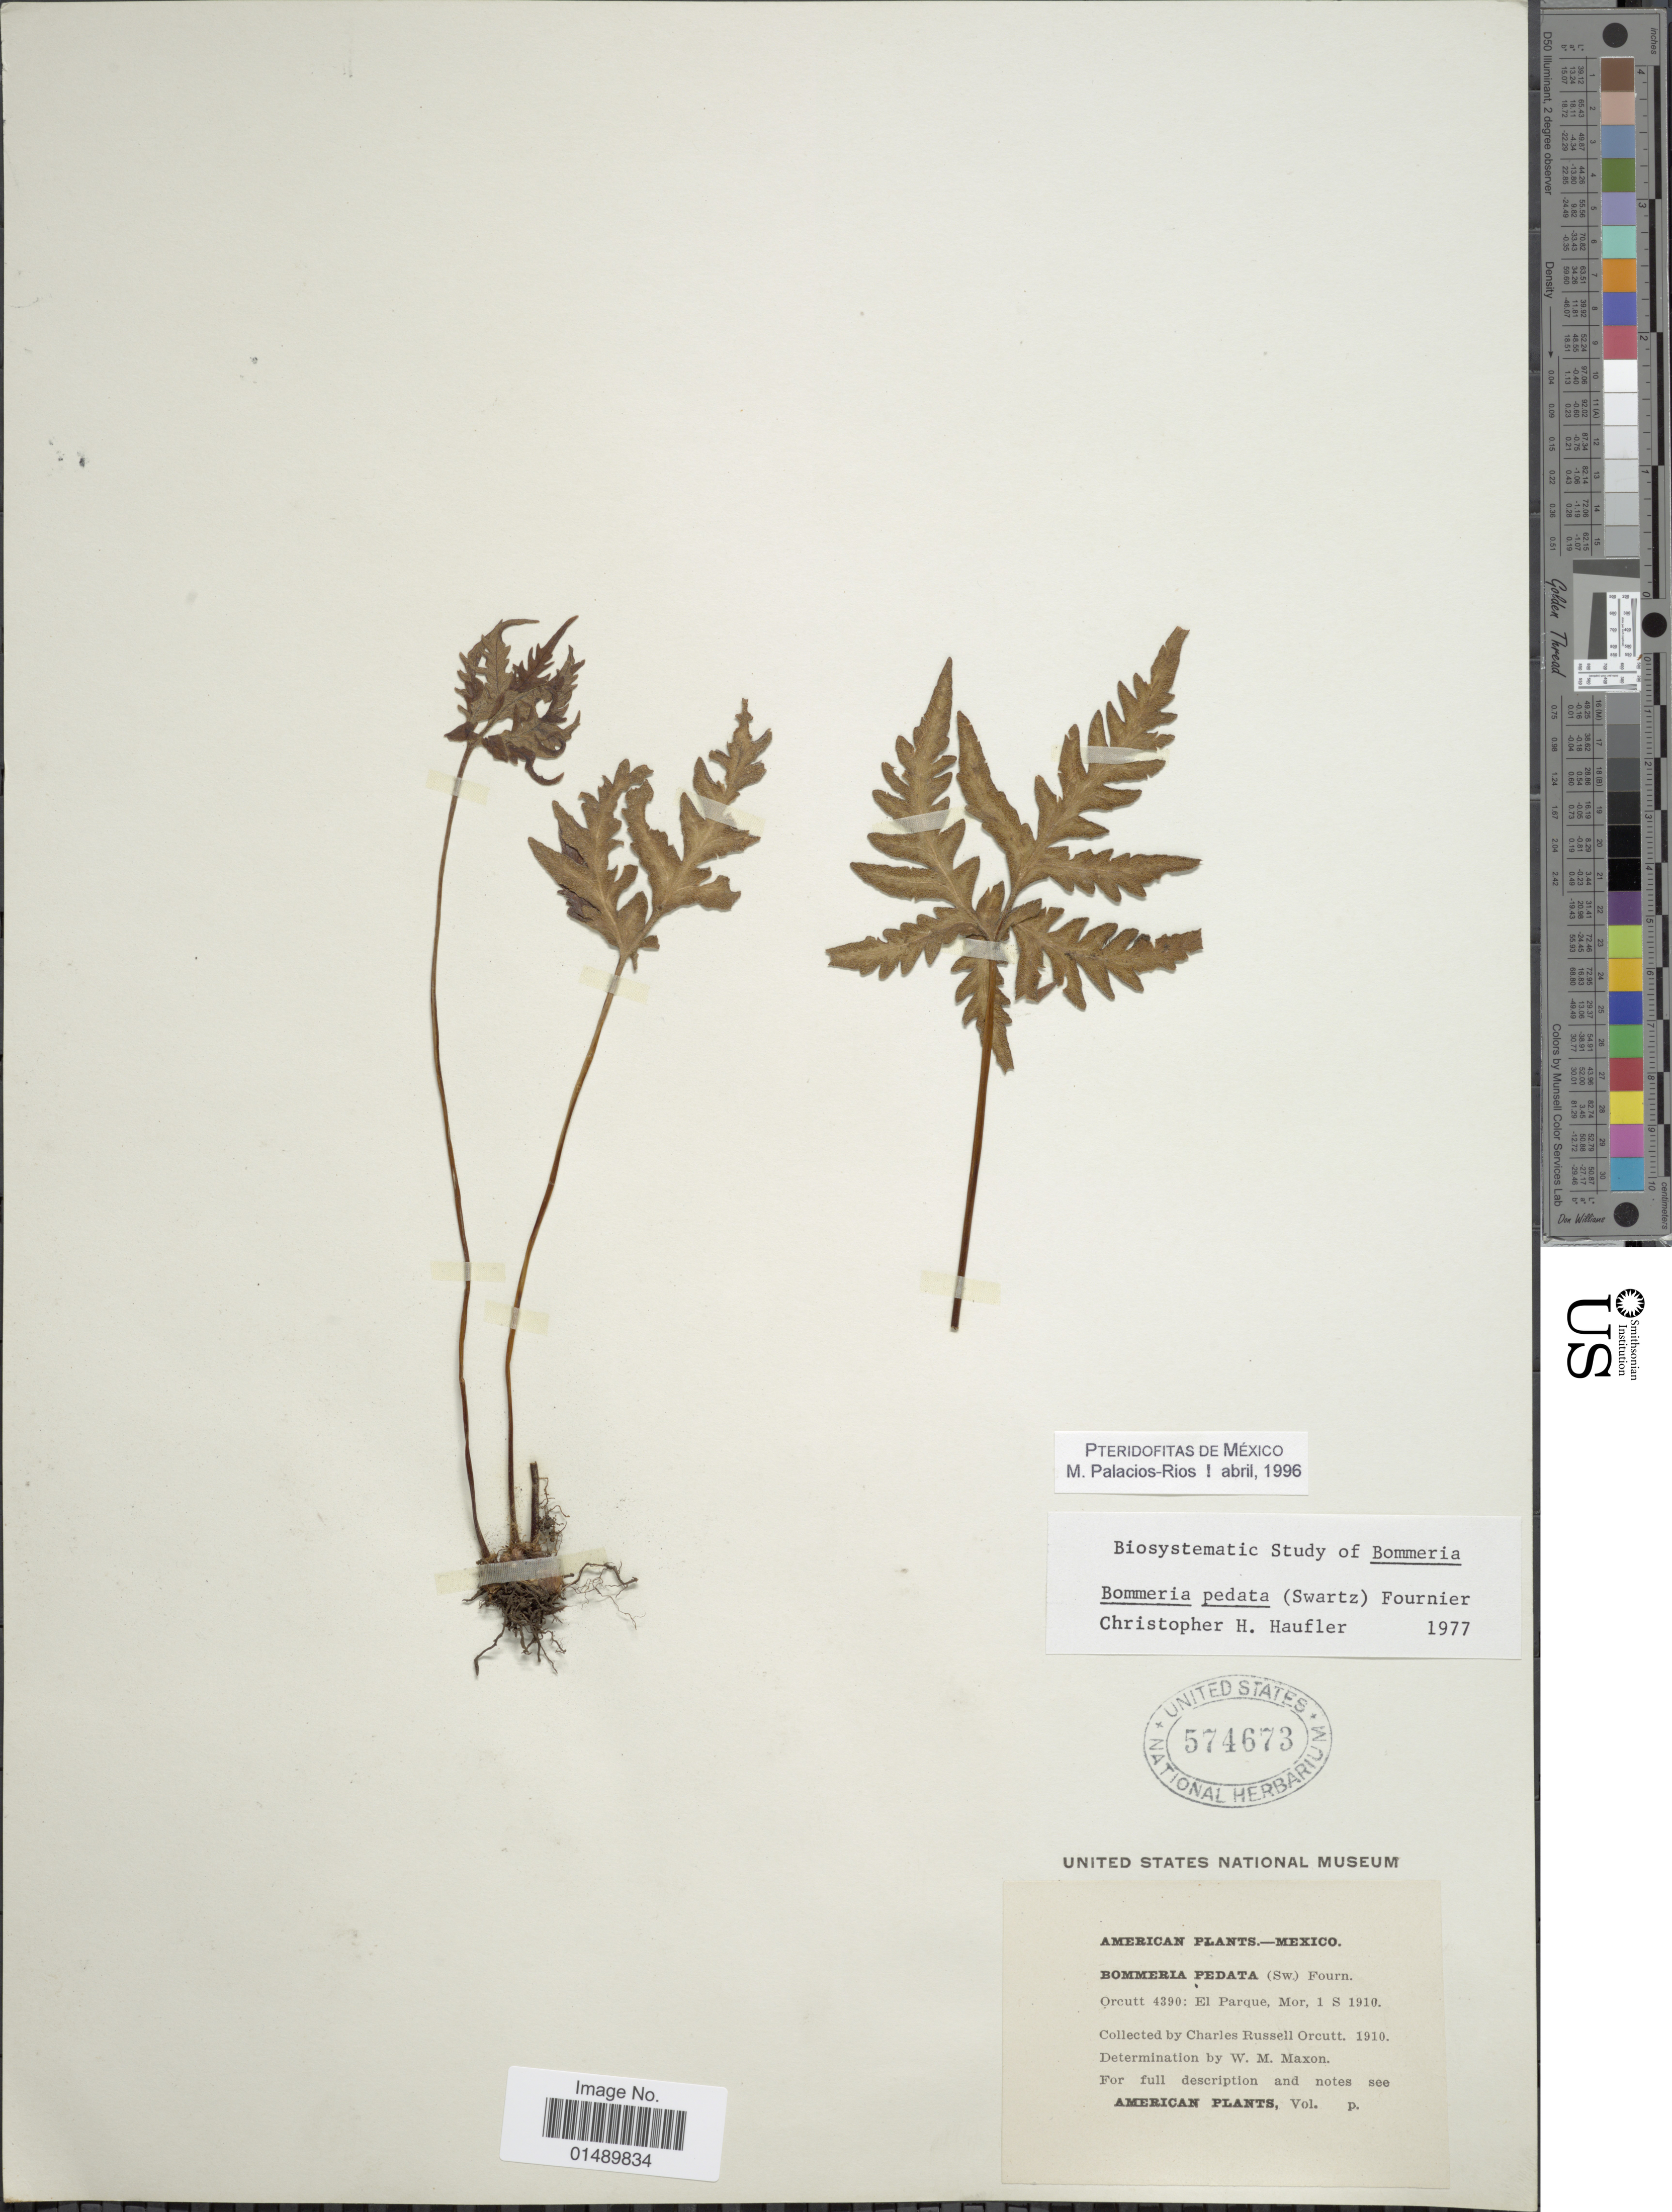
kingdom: Plantae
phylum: Tracheophyta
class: Polypodiopsida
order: Polypodiales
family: Pteridaceae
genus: Bommeria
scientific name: Bommeria pedata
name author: (Sw.) E. Fourn.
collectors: C. R. Orcutt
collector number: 4390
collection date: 1910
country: Mexico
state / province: México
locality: Mexico, El Parque.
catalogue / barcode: US 574673